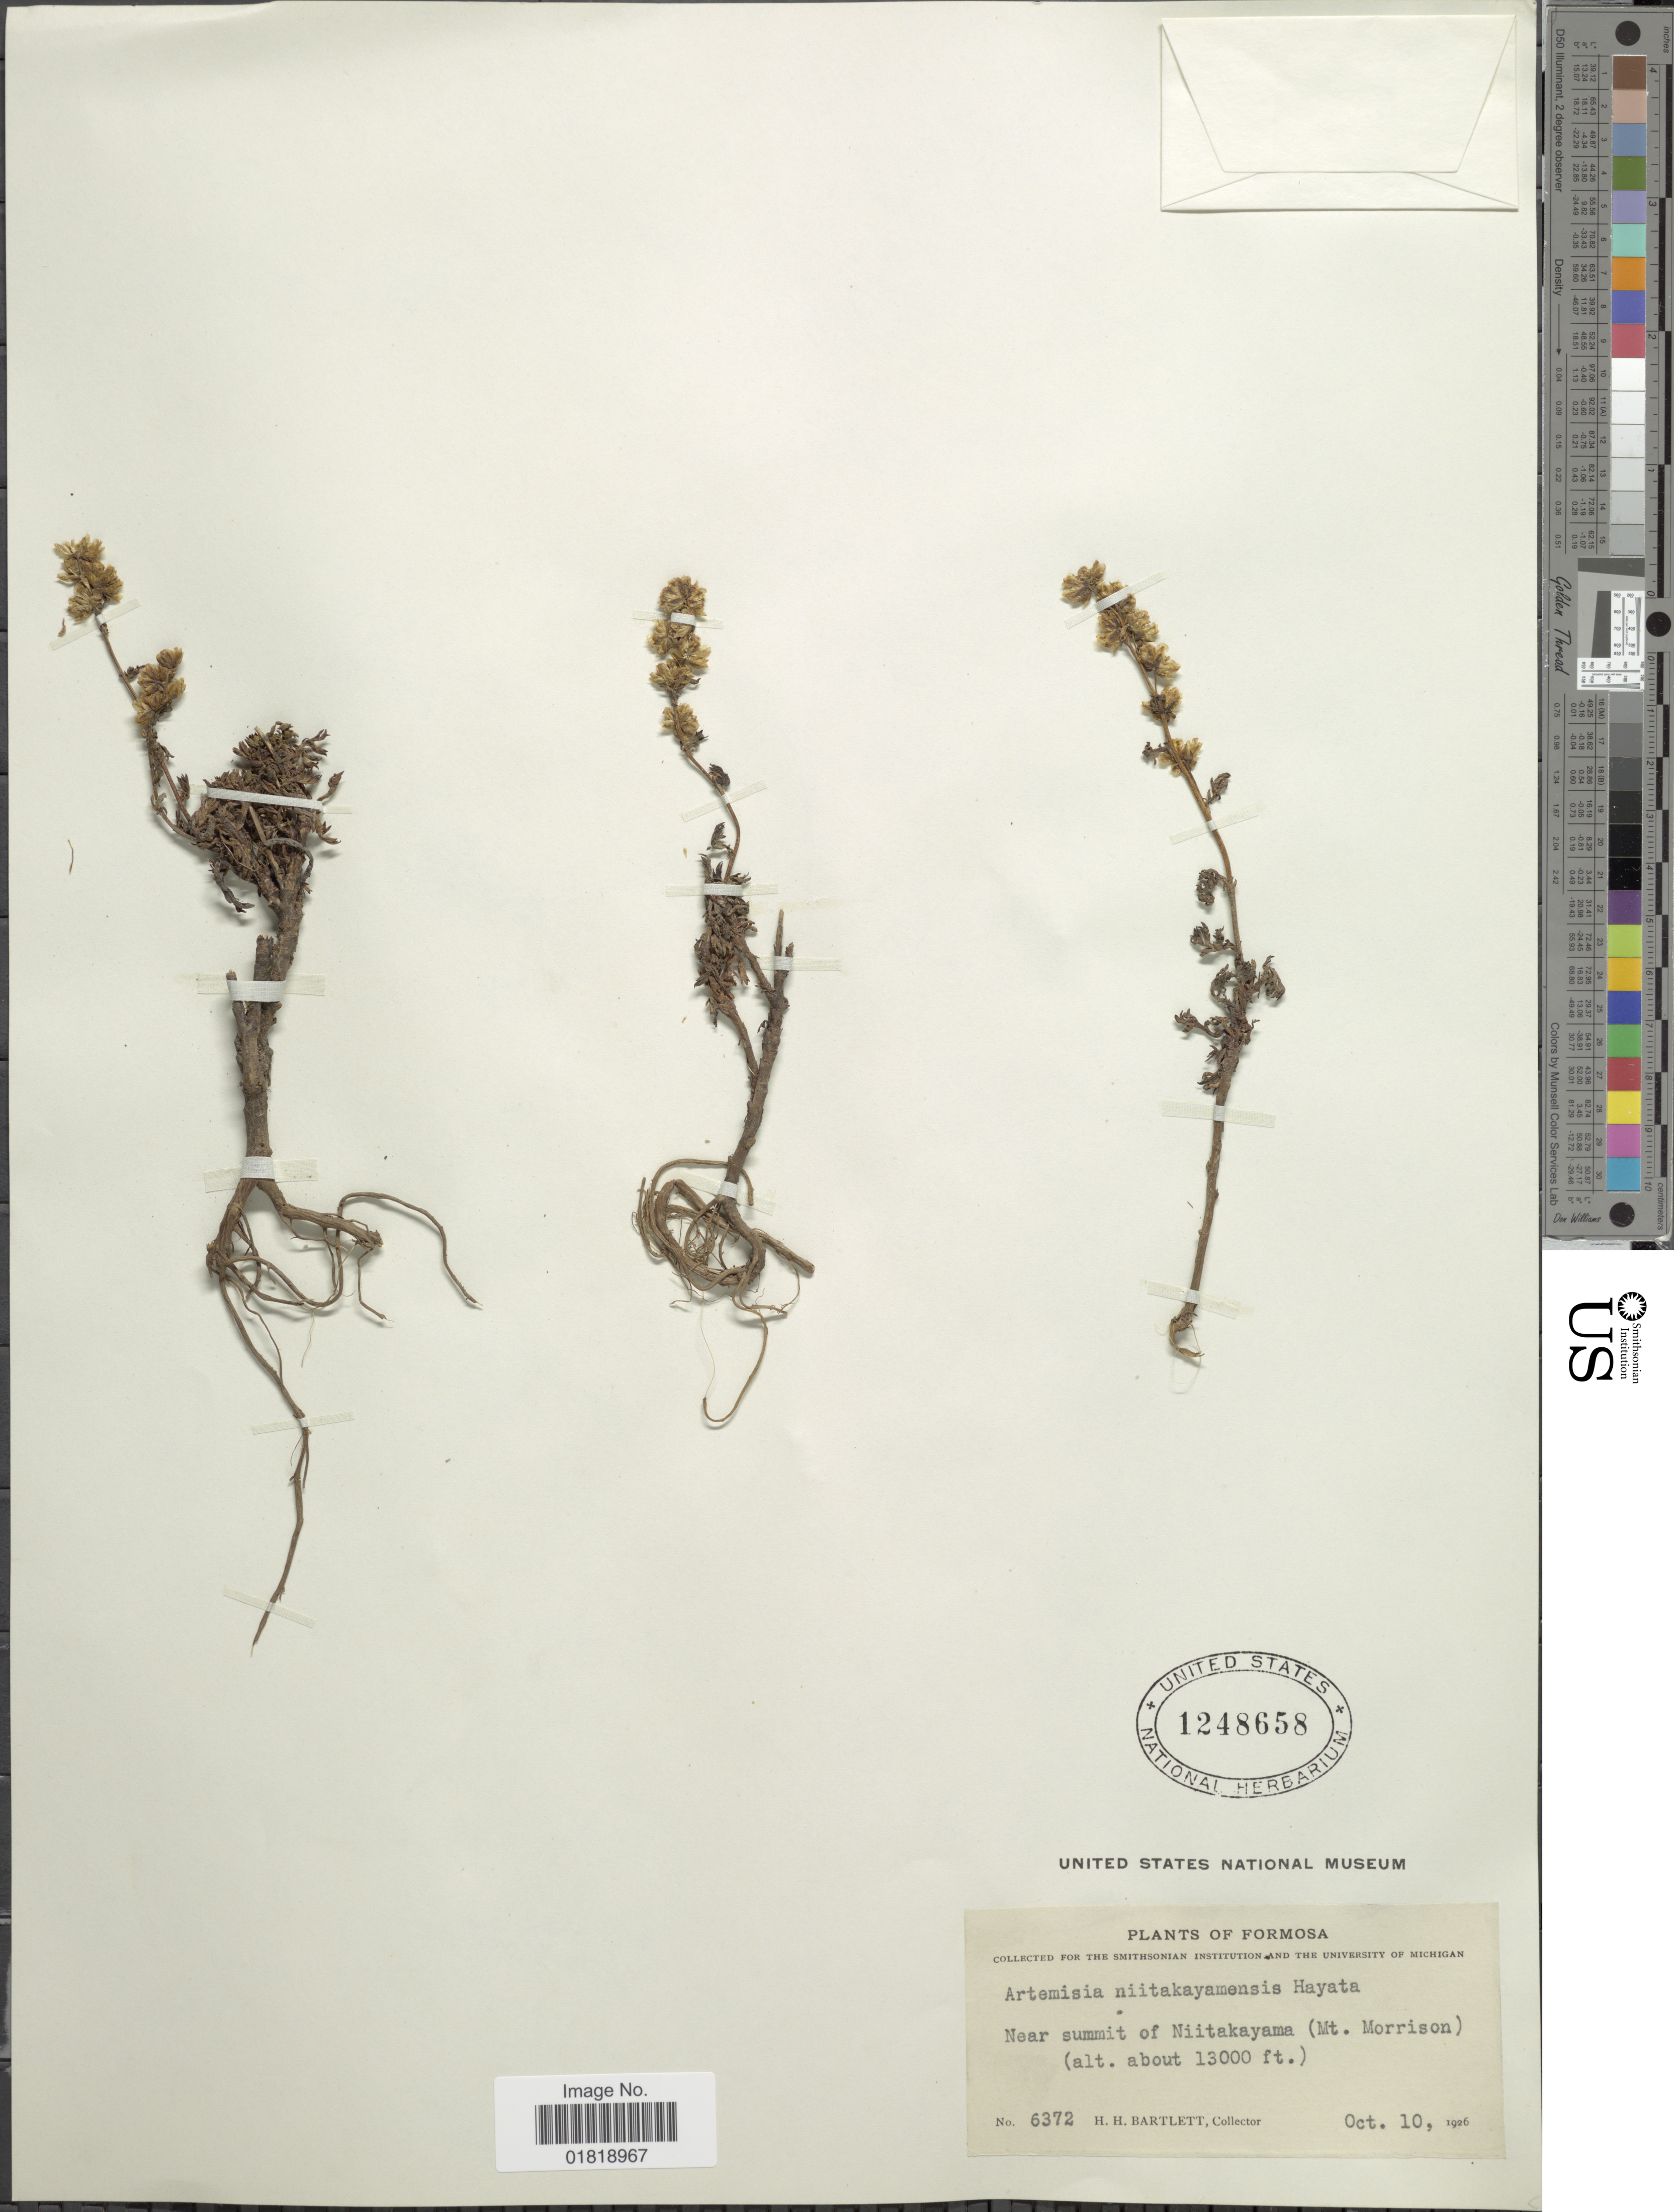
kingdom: Plantae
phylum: Tracheophyta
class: Magnoliopsida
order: Asterales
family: Asteraceae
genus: Artemisia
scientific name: Artemisia niitakayamensis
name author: Hayata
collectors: H. H. Bartlett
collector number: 6372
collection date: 1926-10-10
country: Taiwan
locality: Near summit of Niitakayama (Mt. Morrison)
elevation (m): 3962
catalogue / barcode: US 1248658